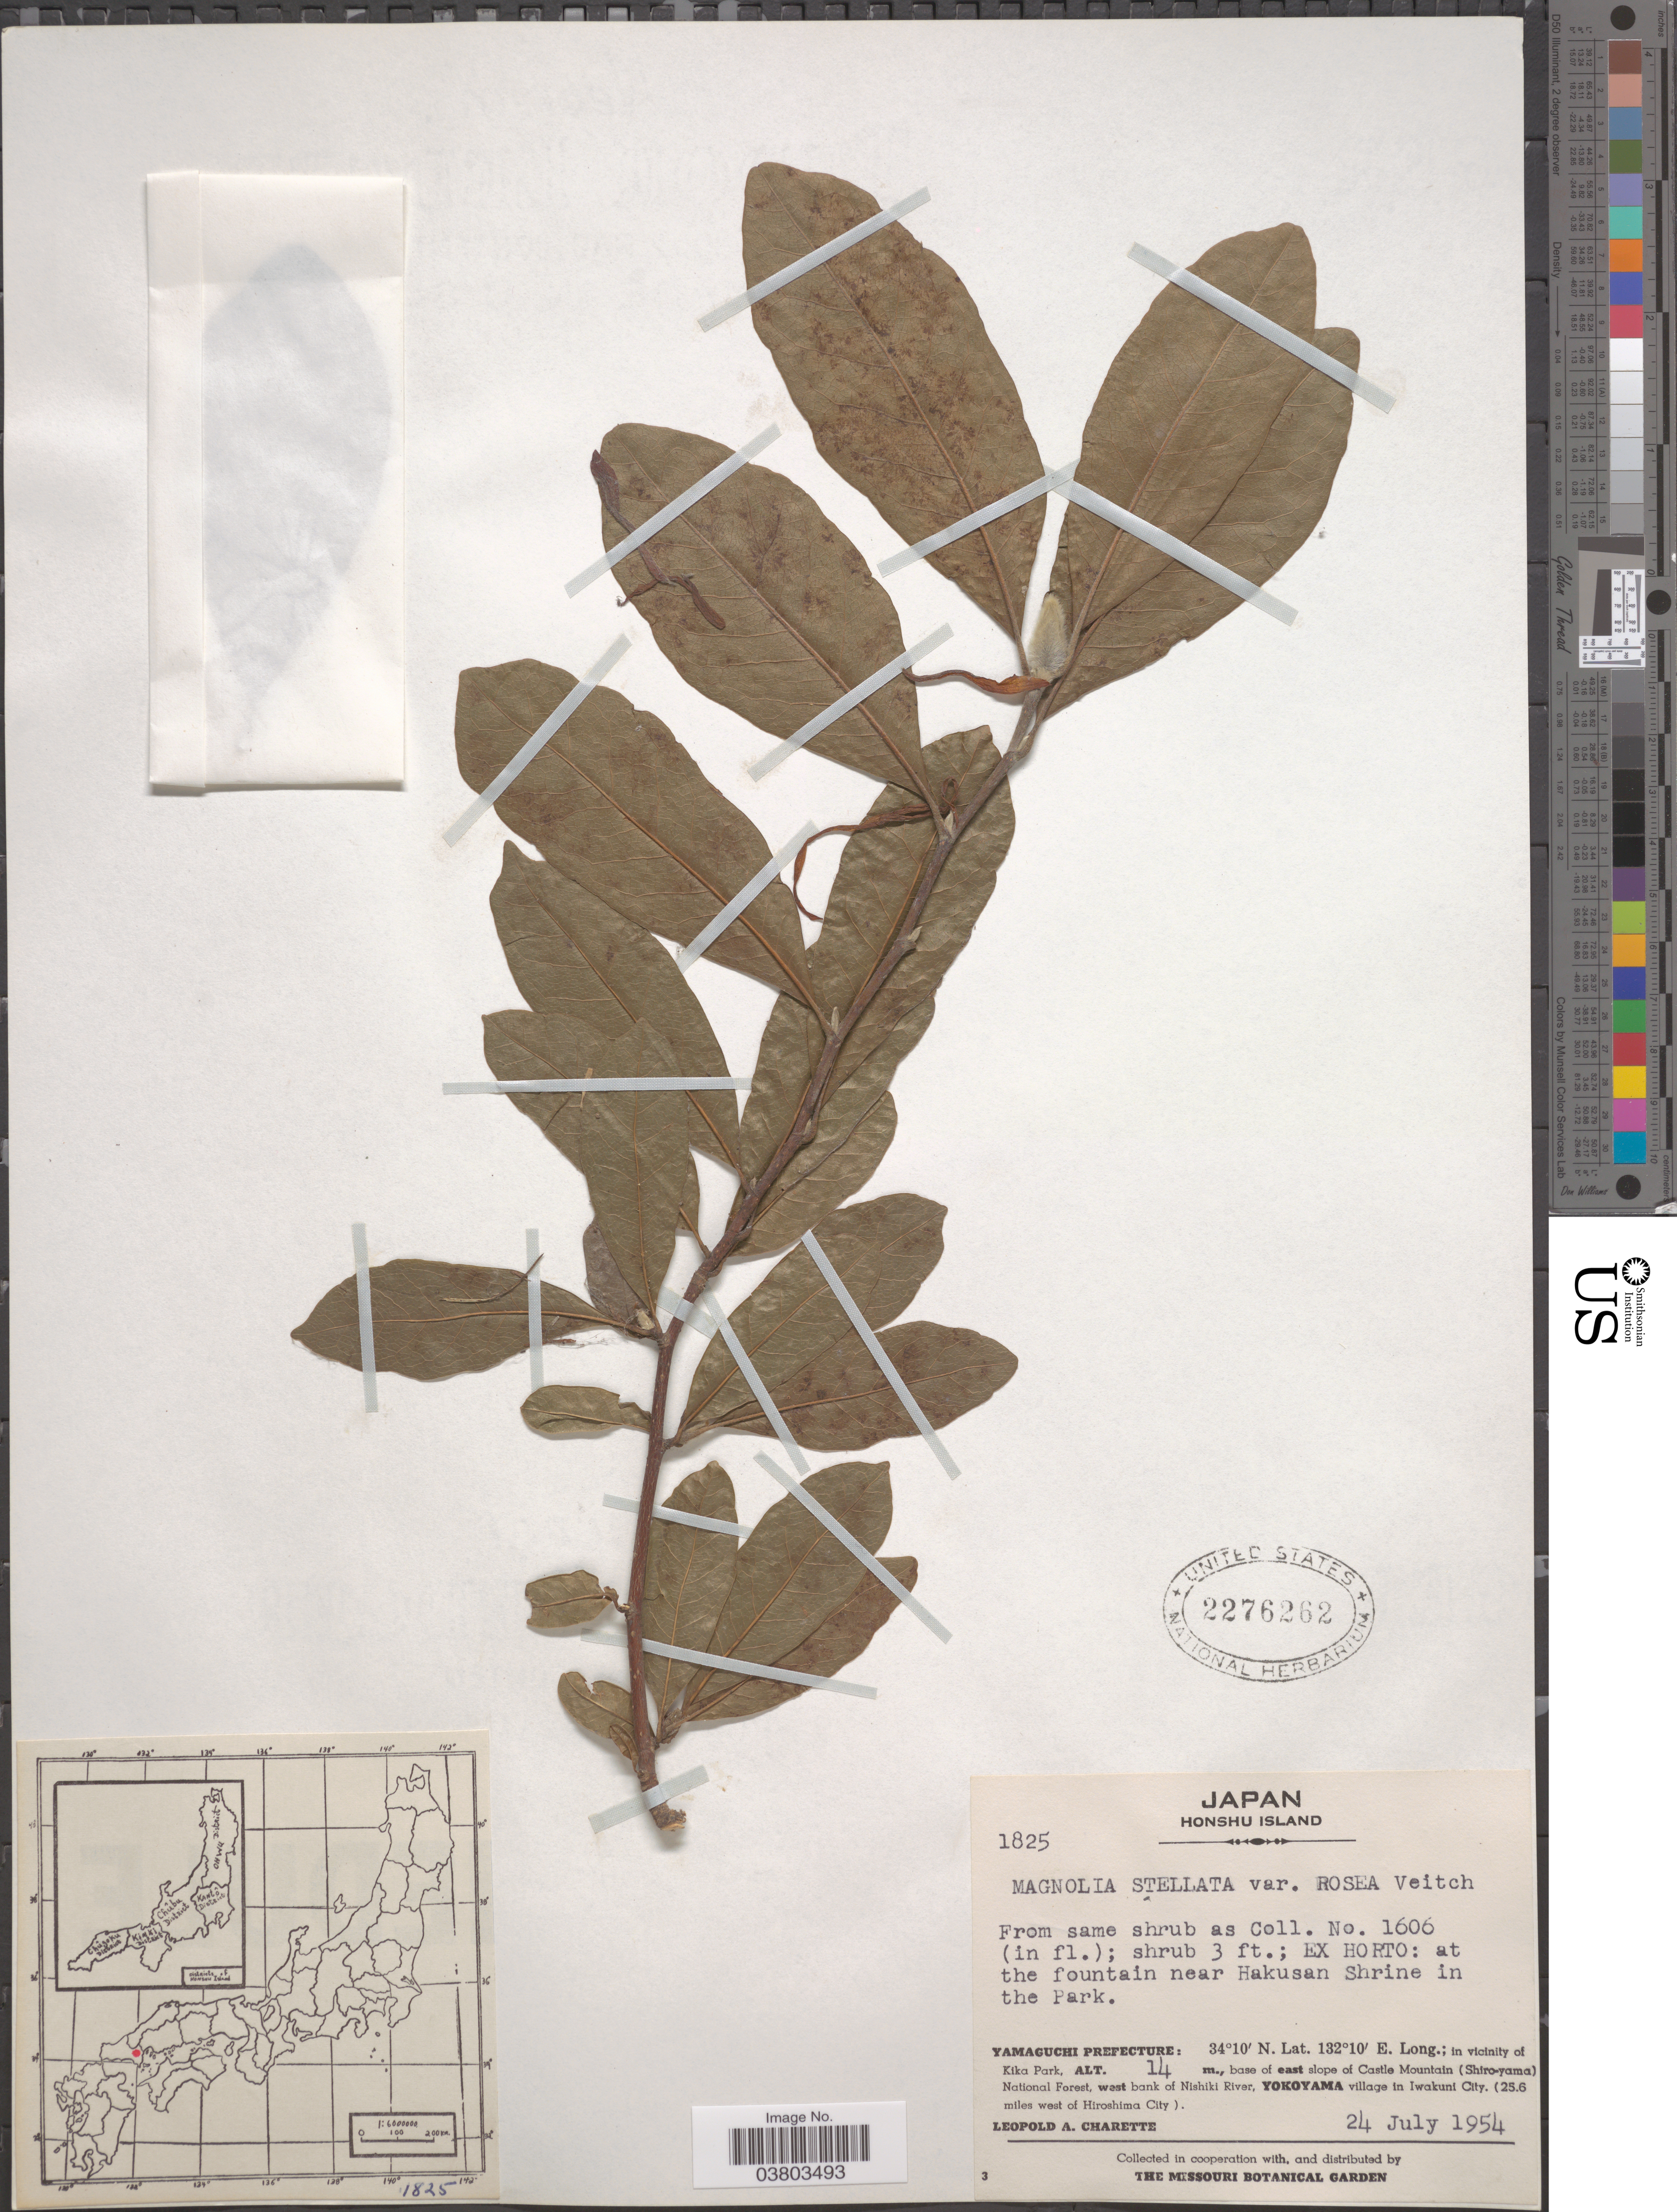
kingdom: Plantae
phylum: Tracheophyta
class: Magnoliopsida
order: Magnoliales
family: Magnoliaceae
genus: Magnolia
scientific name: Magnolia stellata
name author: (Siebold & Zucc.) Maxim.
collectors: L. A. Charette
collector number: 1825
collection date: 1954-07-24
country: Japan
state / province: Yamaguti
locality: Honshu Island. Yamaguchi Prefecture; in vicinity of Kika Park, base of east slope of Castle Mountain (Shiro-yama) National Forest, west bank of Nishiki River, Yokoyama village in Iwakuni City. (25.6 miles west of Hiroshima City).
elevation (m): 14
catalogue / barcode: US 2276262